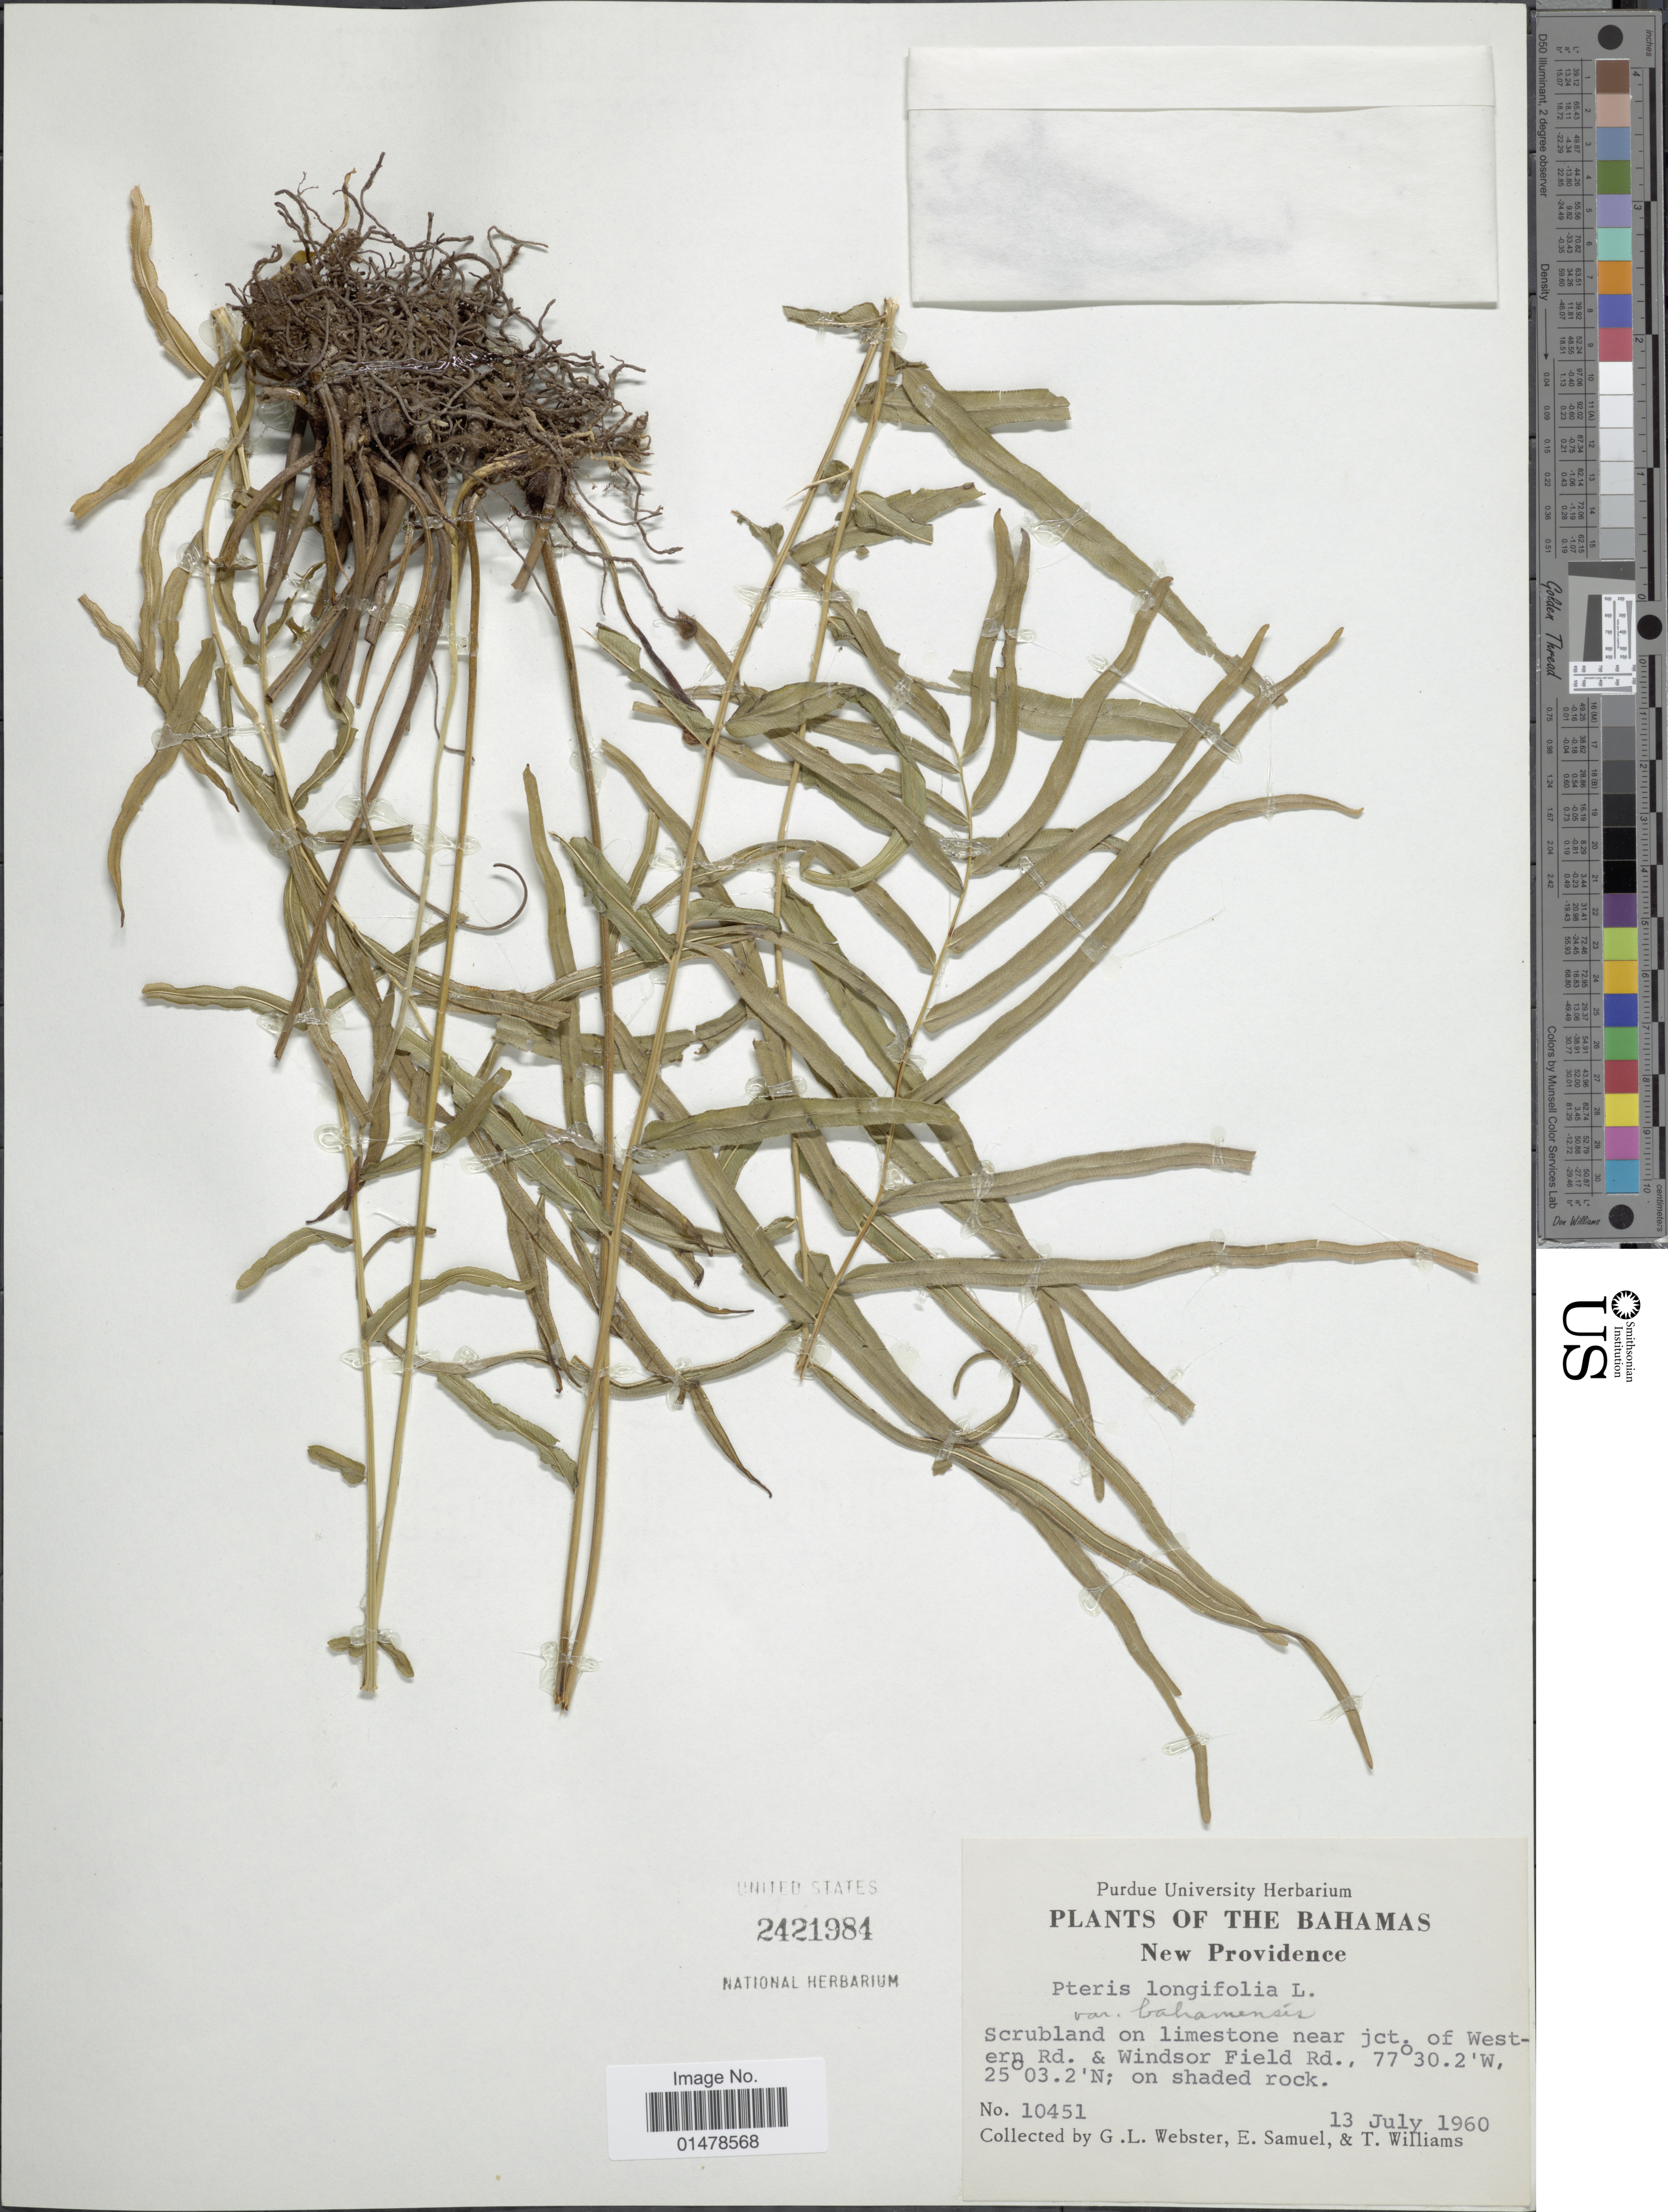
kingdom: Plantae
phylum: Tracheophyta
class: Polypodiopsida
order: Polypodiales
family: Pteridaceae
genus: Pteris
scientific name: Pteris bahamenis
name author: (J. Agardh) Fée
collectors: G. L. Webster, E. Samuel & T. Williams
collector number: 10451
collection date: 1960-07-13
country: Bahamas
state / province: New Providence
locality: The Bahamas, New Providence, Scrubland on limestone near Jct. of Western Rd. & Windsor Field Rd.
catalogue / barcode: US 2421984